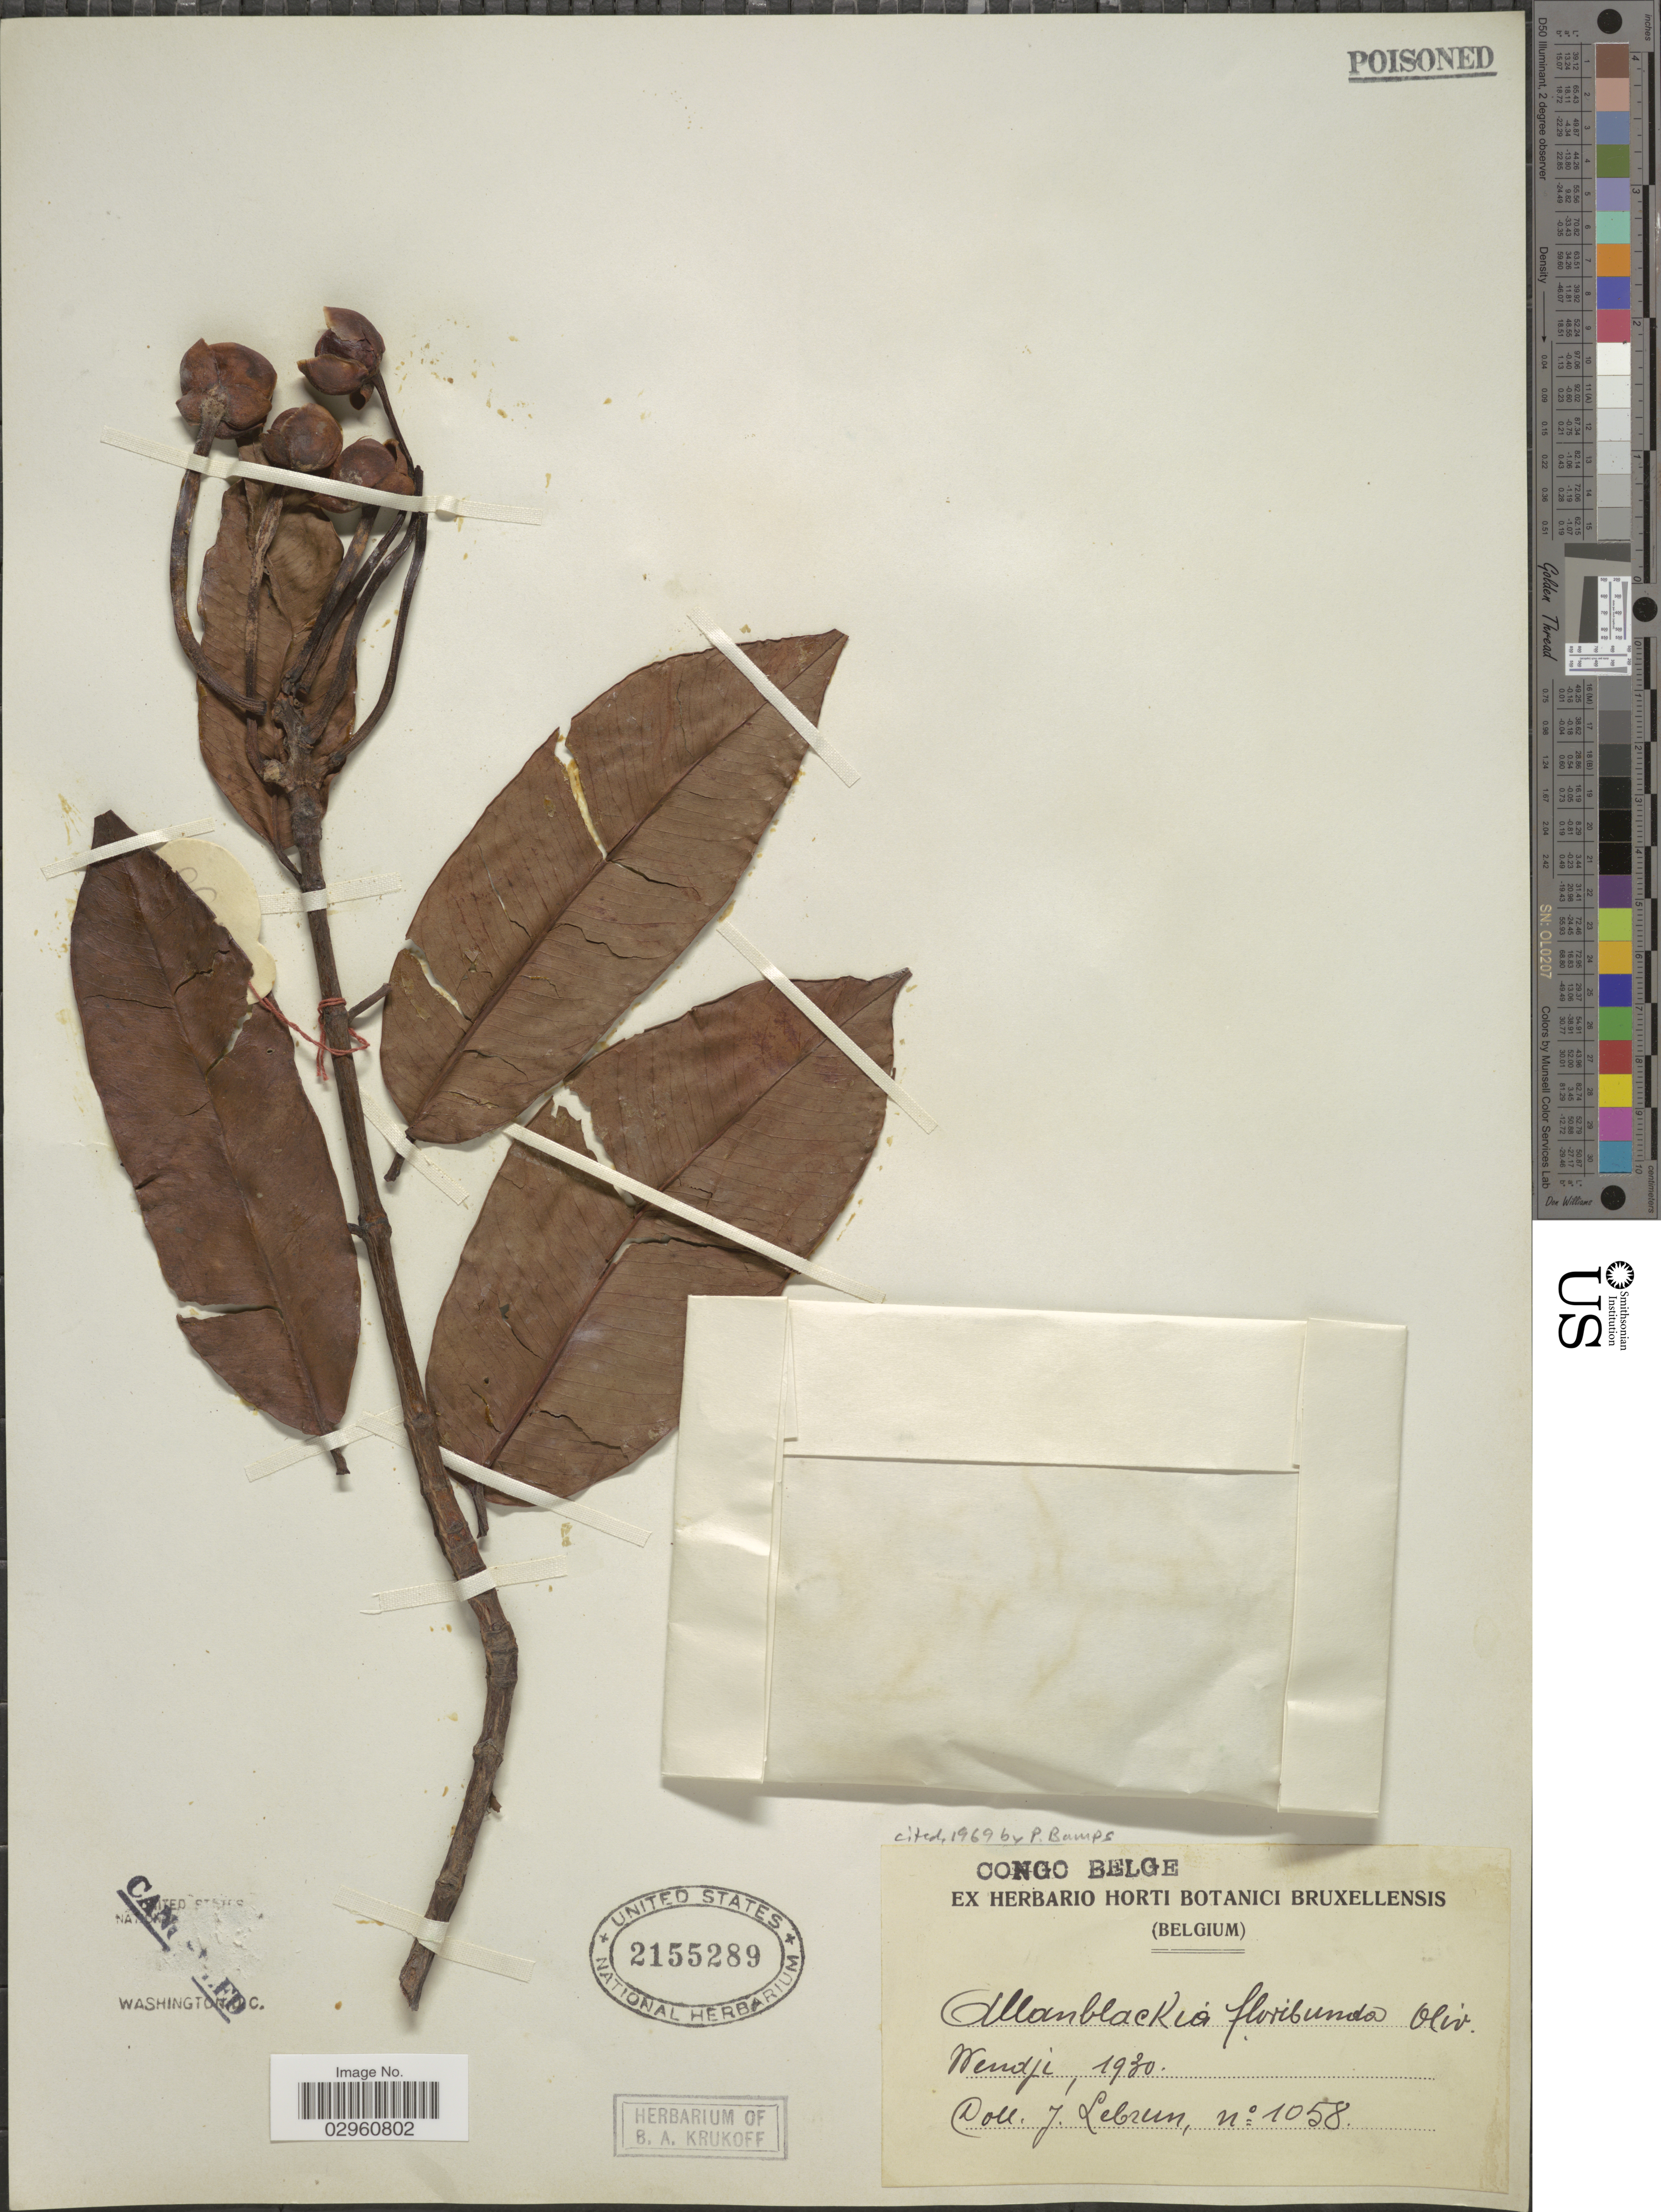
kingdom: Plantae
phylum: Tracheophyta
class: Magnoliopsida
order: Malpighiales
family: Clusiaceae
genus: Allanblackia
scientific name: Allanblackia floribunda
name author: Oliv.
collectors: J. A. Lebrun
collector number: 1058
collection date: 1930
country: Congo, Democratic Republic of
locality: Congo Belge, Wendji.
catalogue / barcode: US 2155289